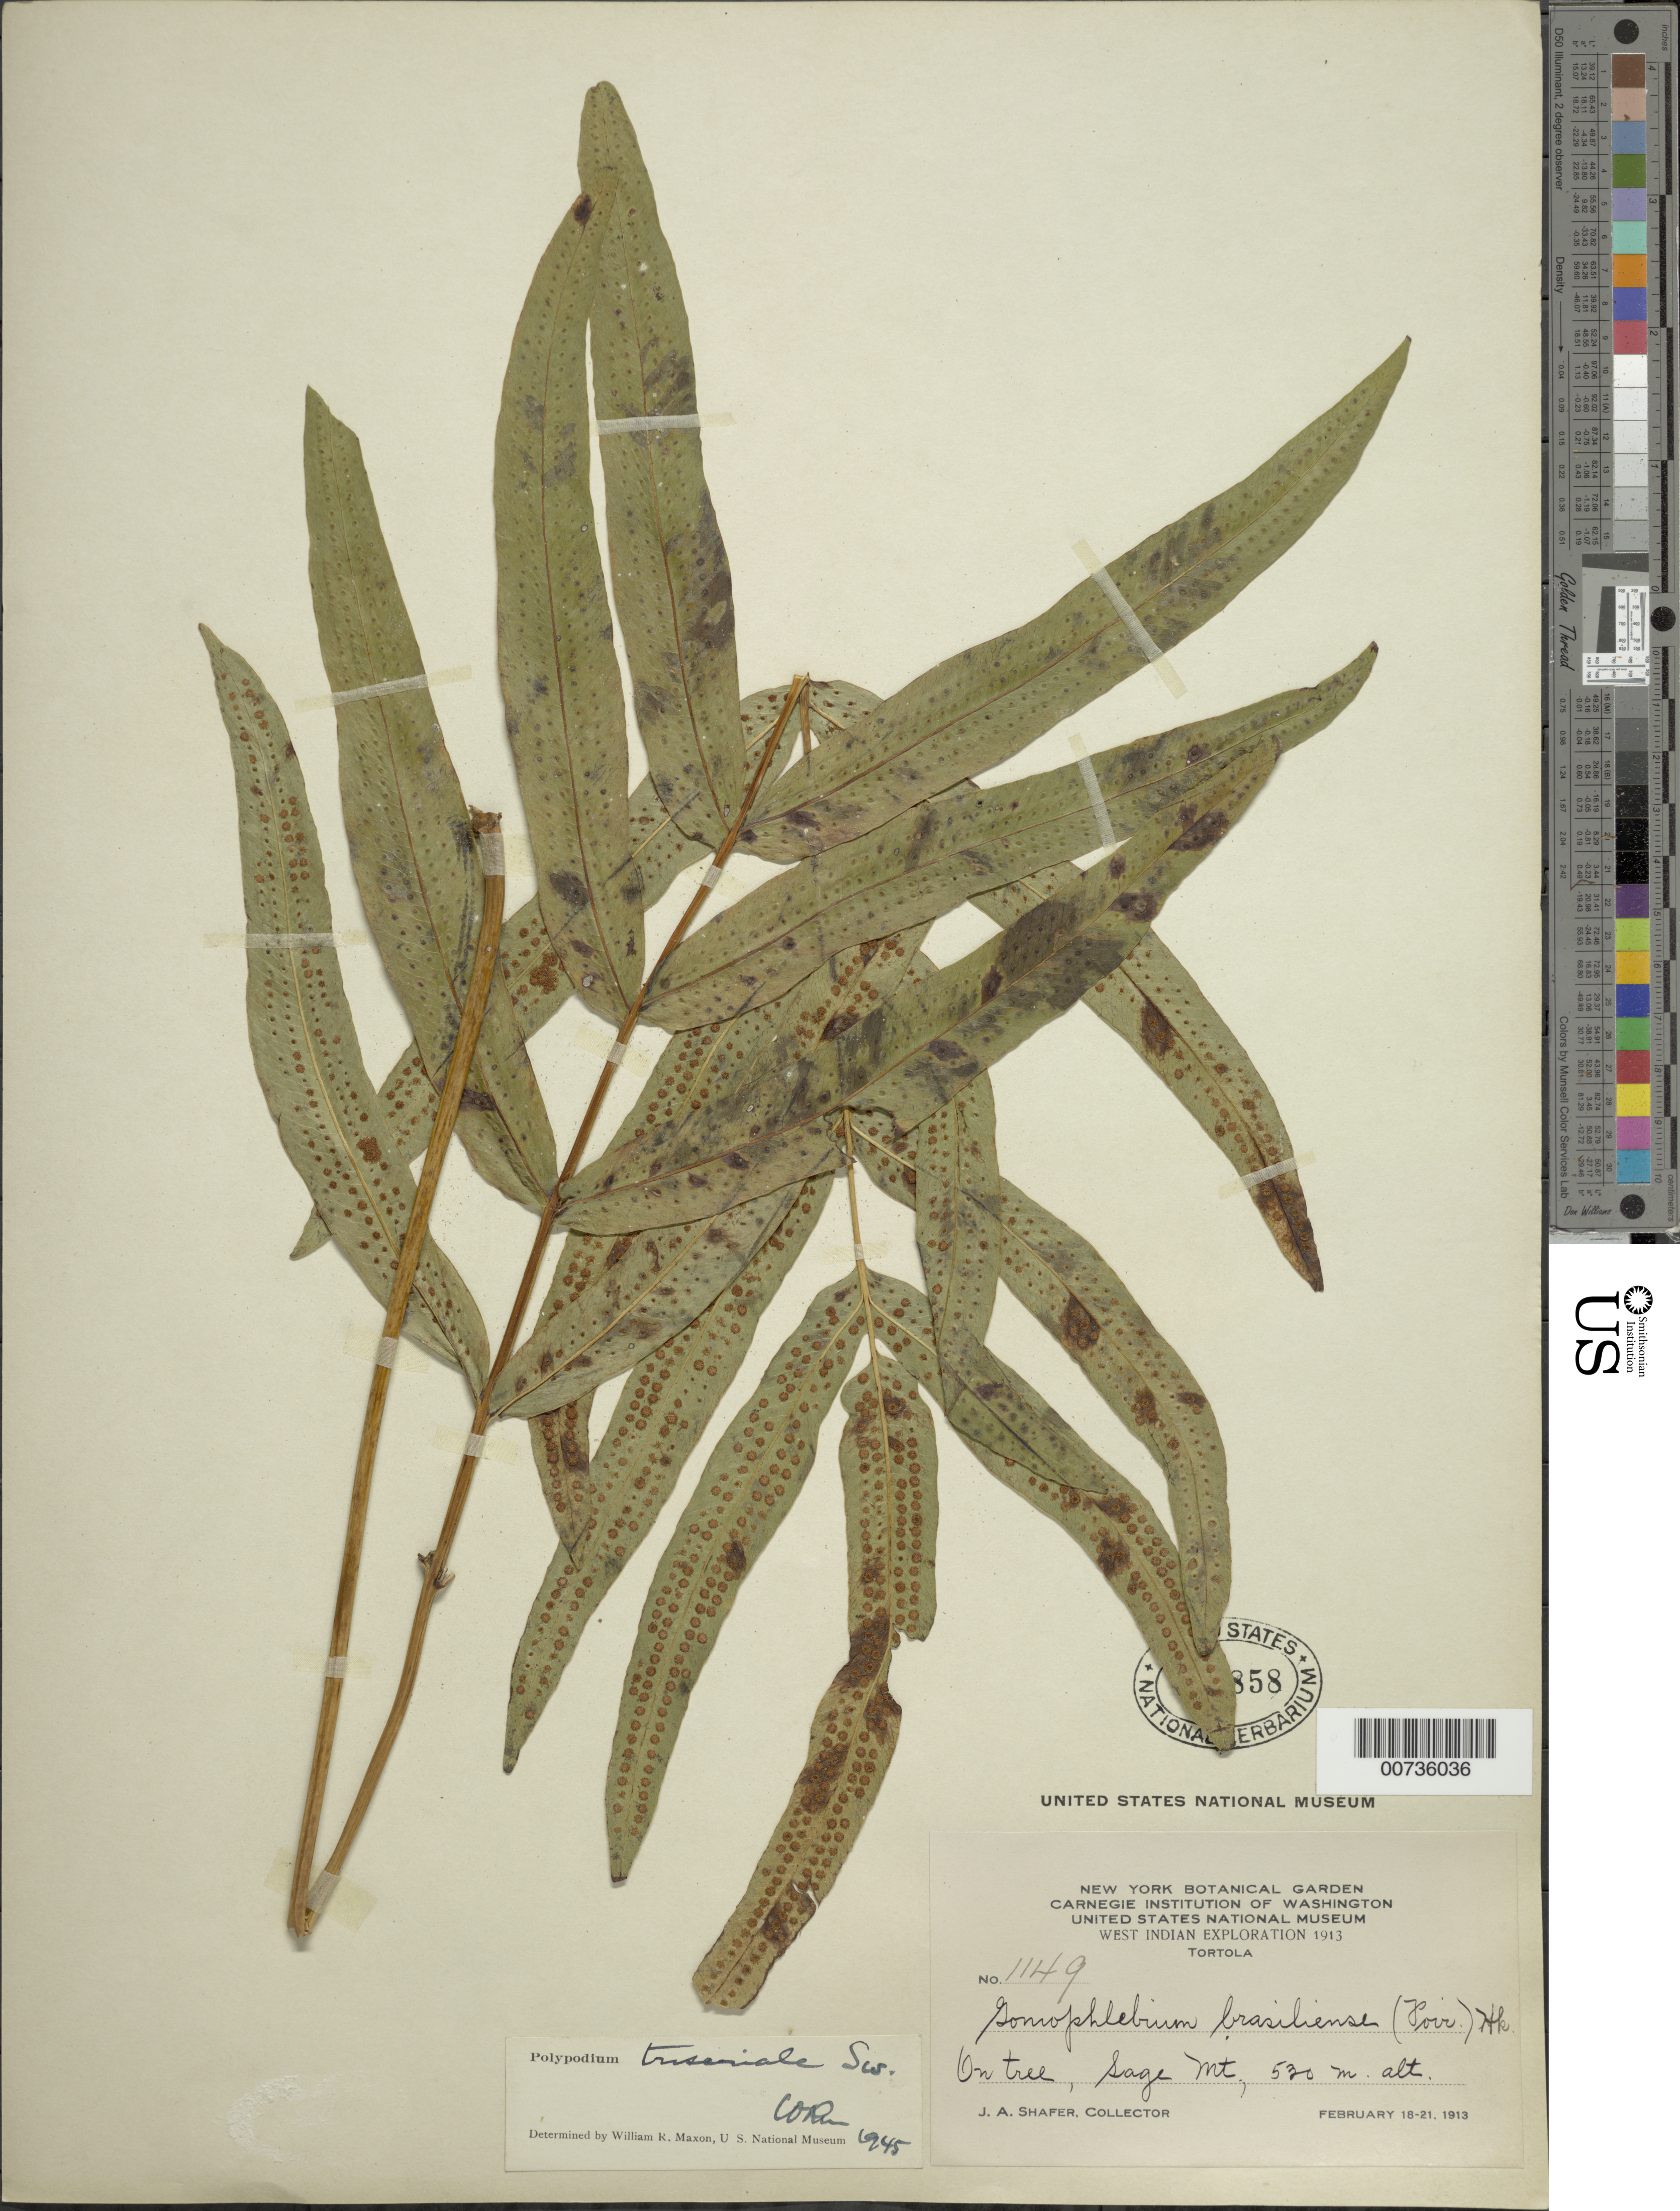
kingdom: Plantae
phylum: Tracheophyta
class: Polypodiopsida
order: Polypodiales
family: Polypodiaceae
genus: Serpocaulon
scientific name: Serpocaulon triseriale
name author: (Sw.) A.R. Sm.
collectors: J. A. Shafer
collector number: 1149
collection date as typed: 18 Feb 1913 to 21 Feb 1913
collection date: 1913-02-18/1913-02-21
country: British Virgin Islands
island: Tortola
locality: Sage Mountain.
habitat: On tree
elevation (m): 530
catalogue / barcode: US 756858